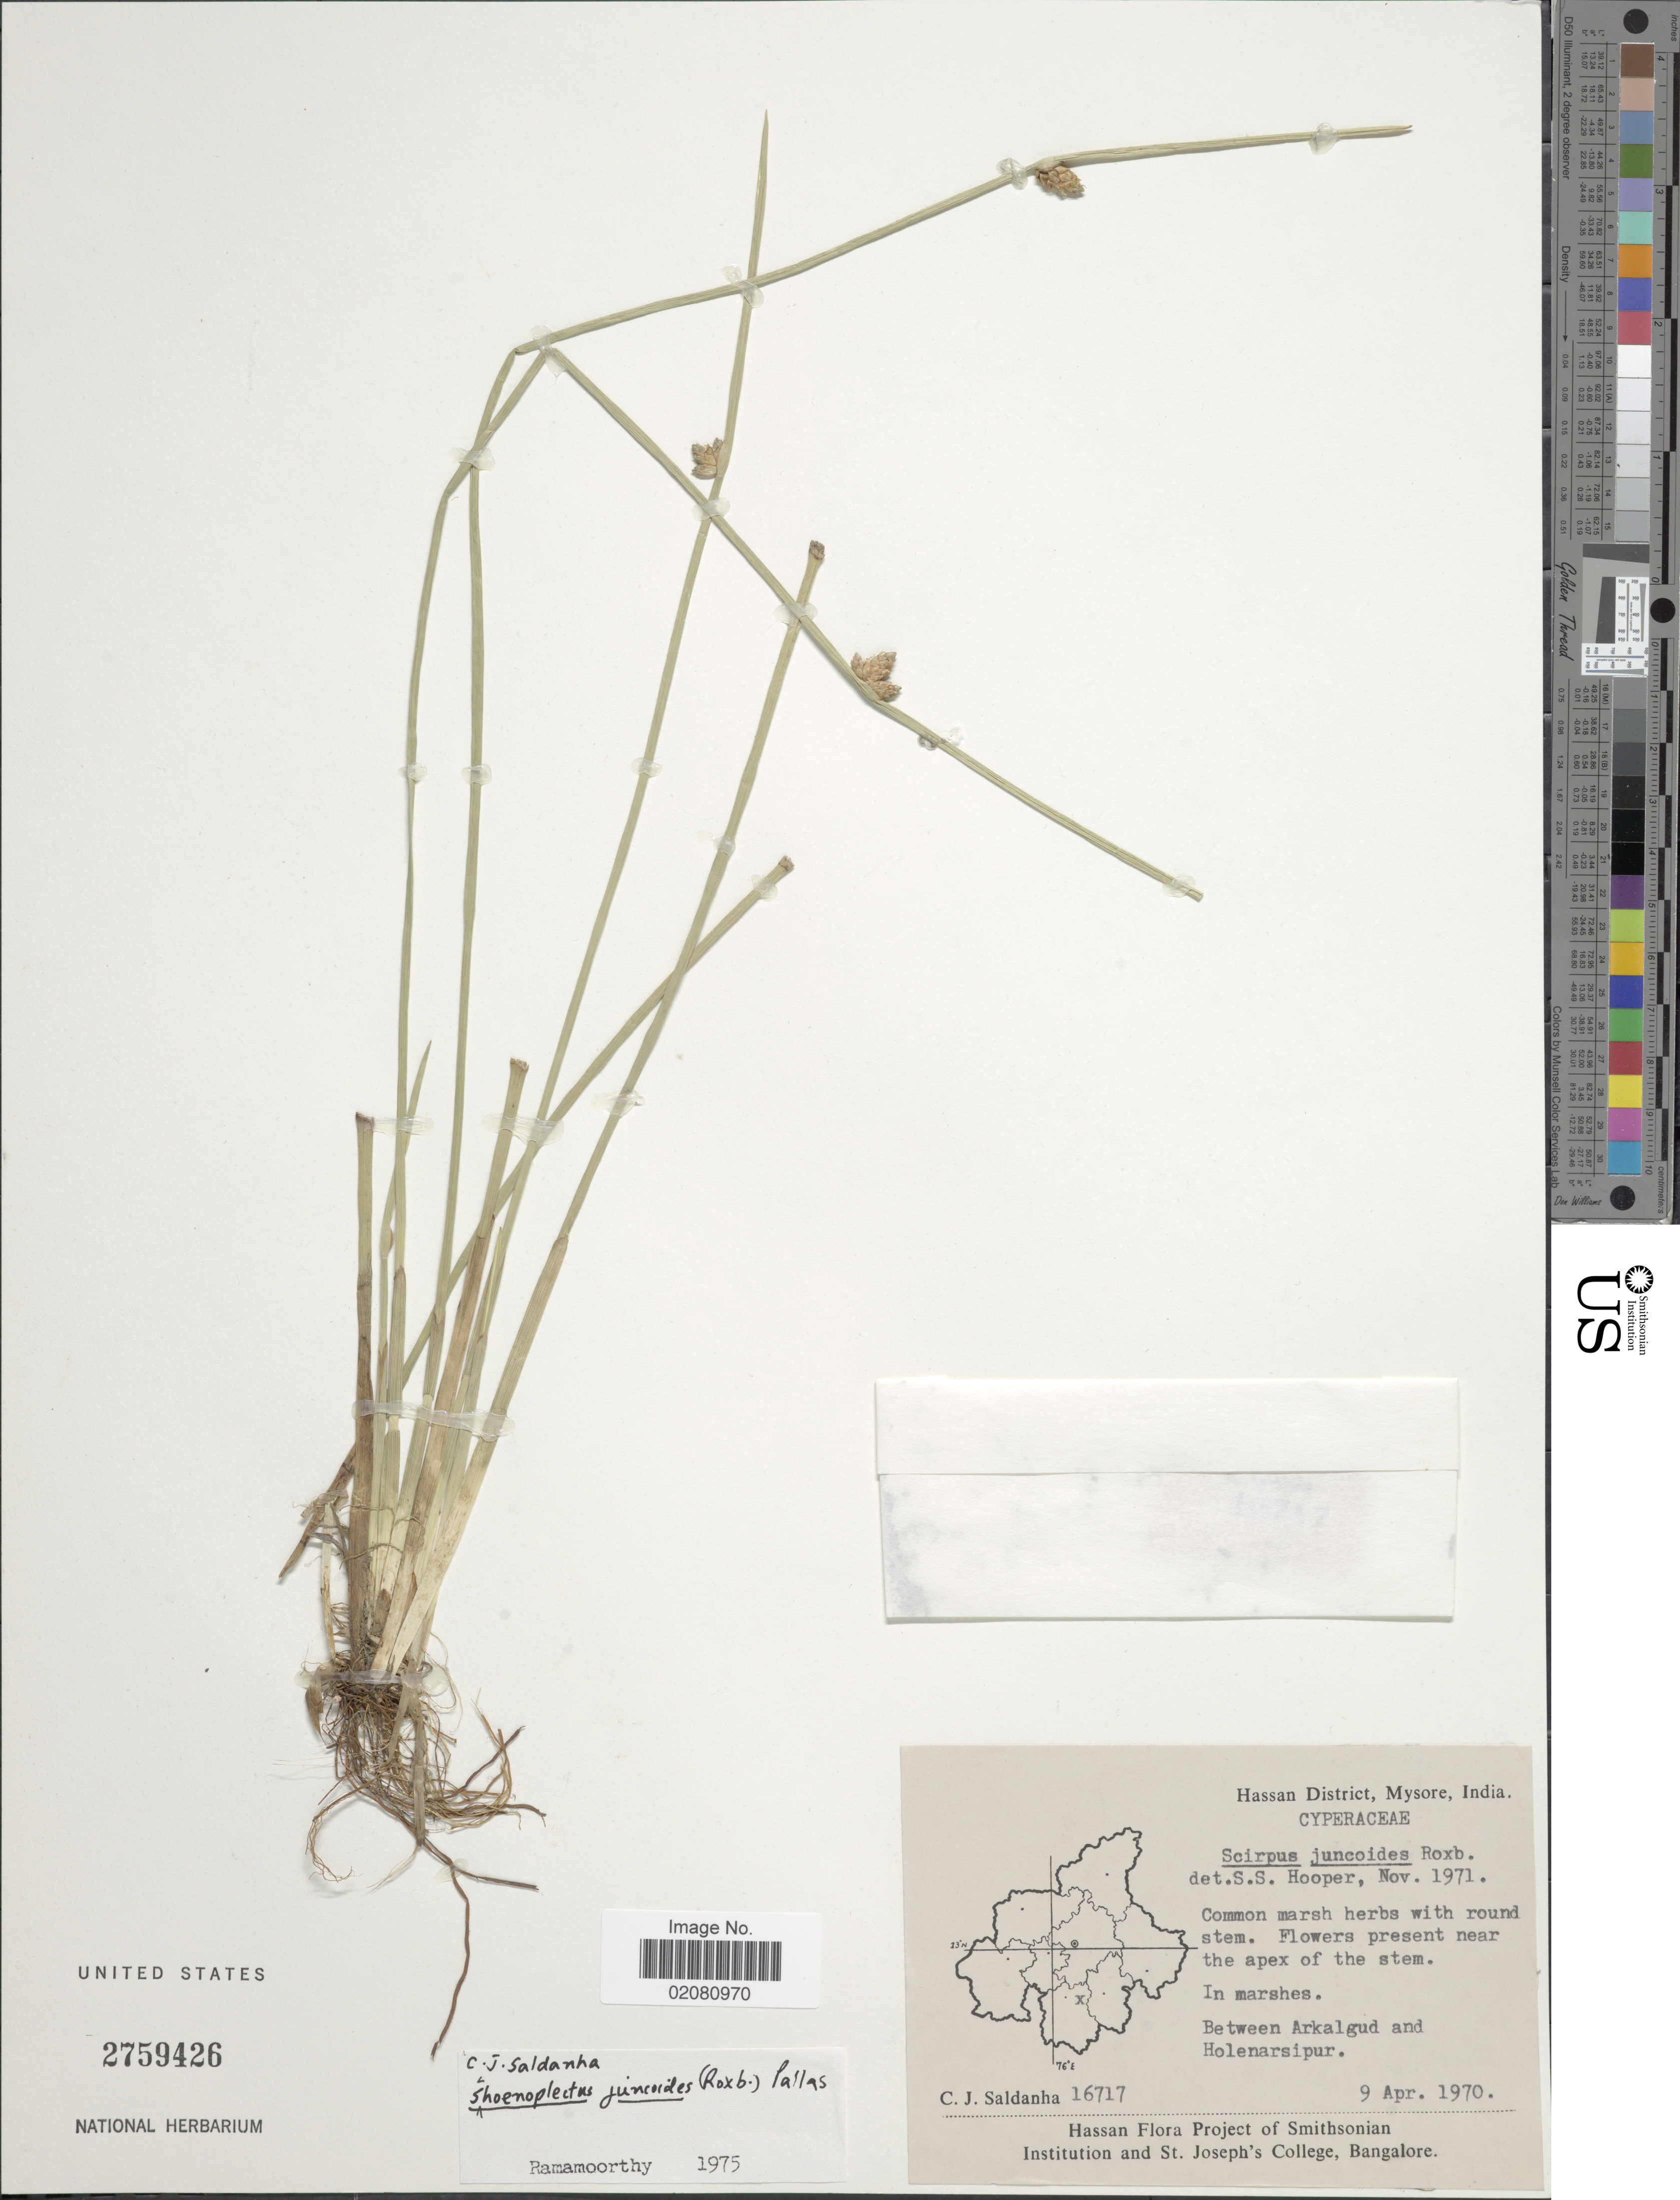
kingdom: Plantae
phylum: Tracheophyta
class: Liliopsida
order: Poales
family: Cyperaceae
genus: Schoenoplectus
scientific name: Schoenoplectus juncoides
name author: (Roxb.) Palla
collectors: C. J. Saldanha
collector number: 16717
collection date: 1970-04-09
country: India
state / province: Karnataka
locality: Hassan District, Mysore, India. Between Arkalgud and Holenarsipur.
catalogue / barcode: US 2759426